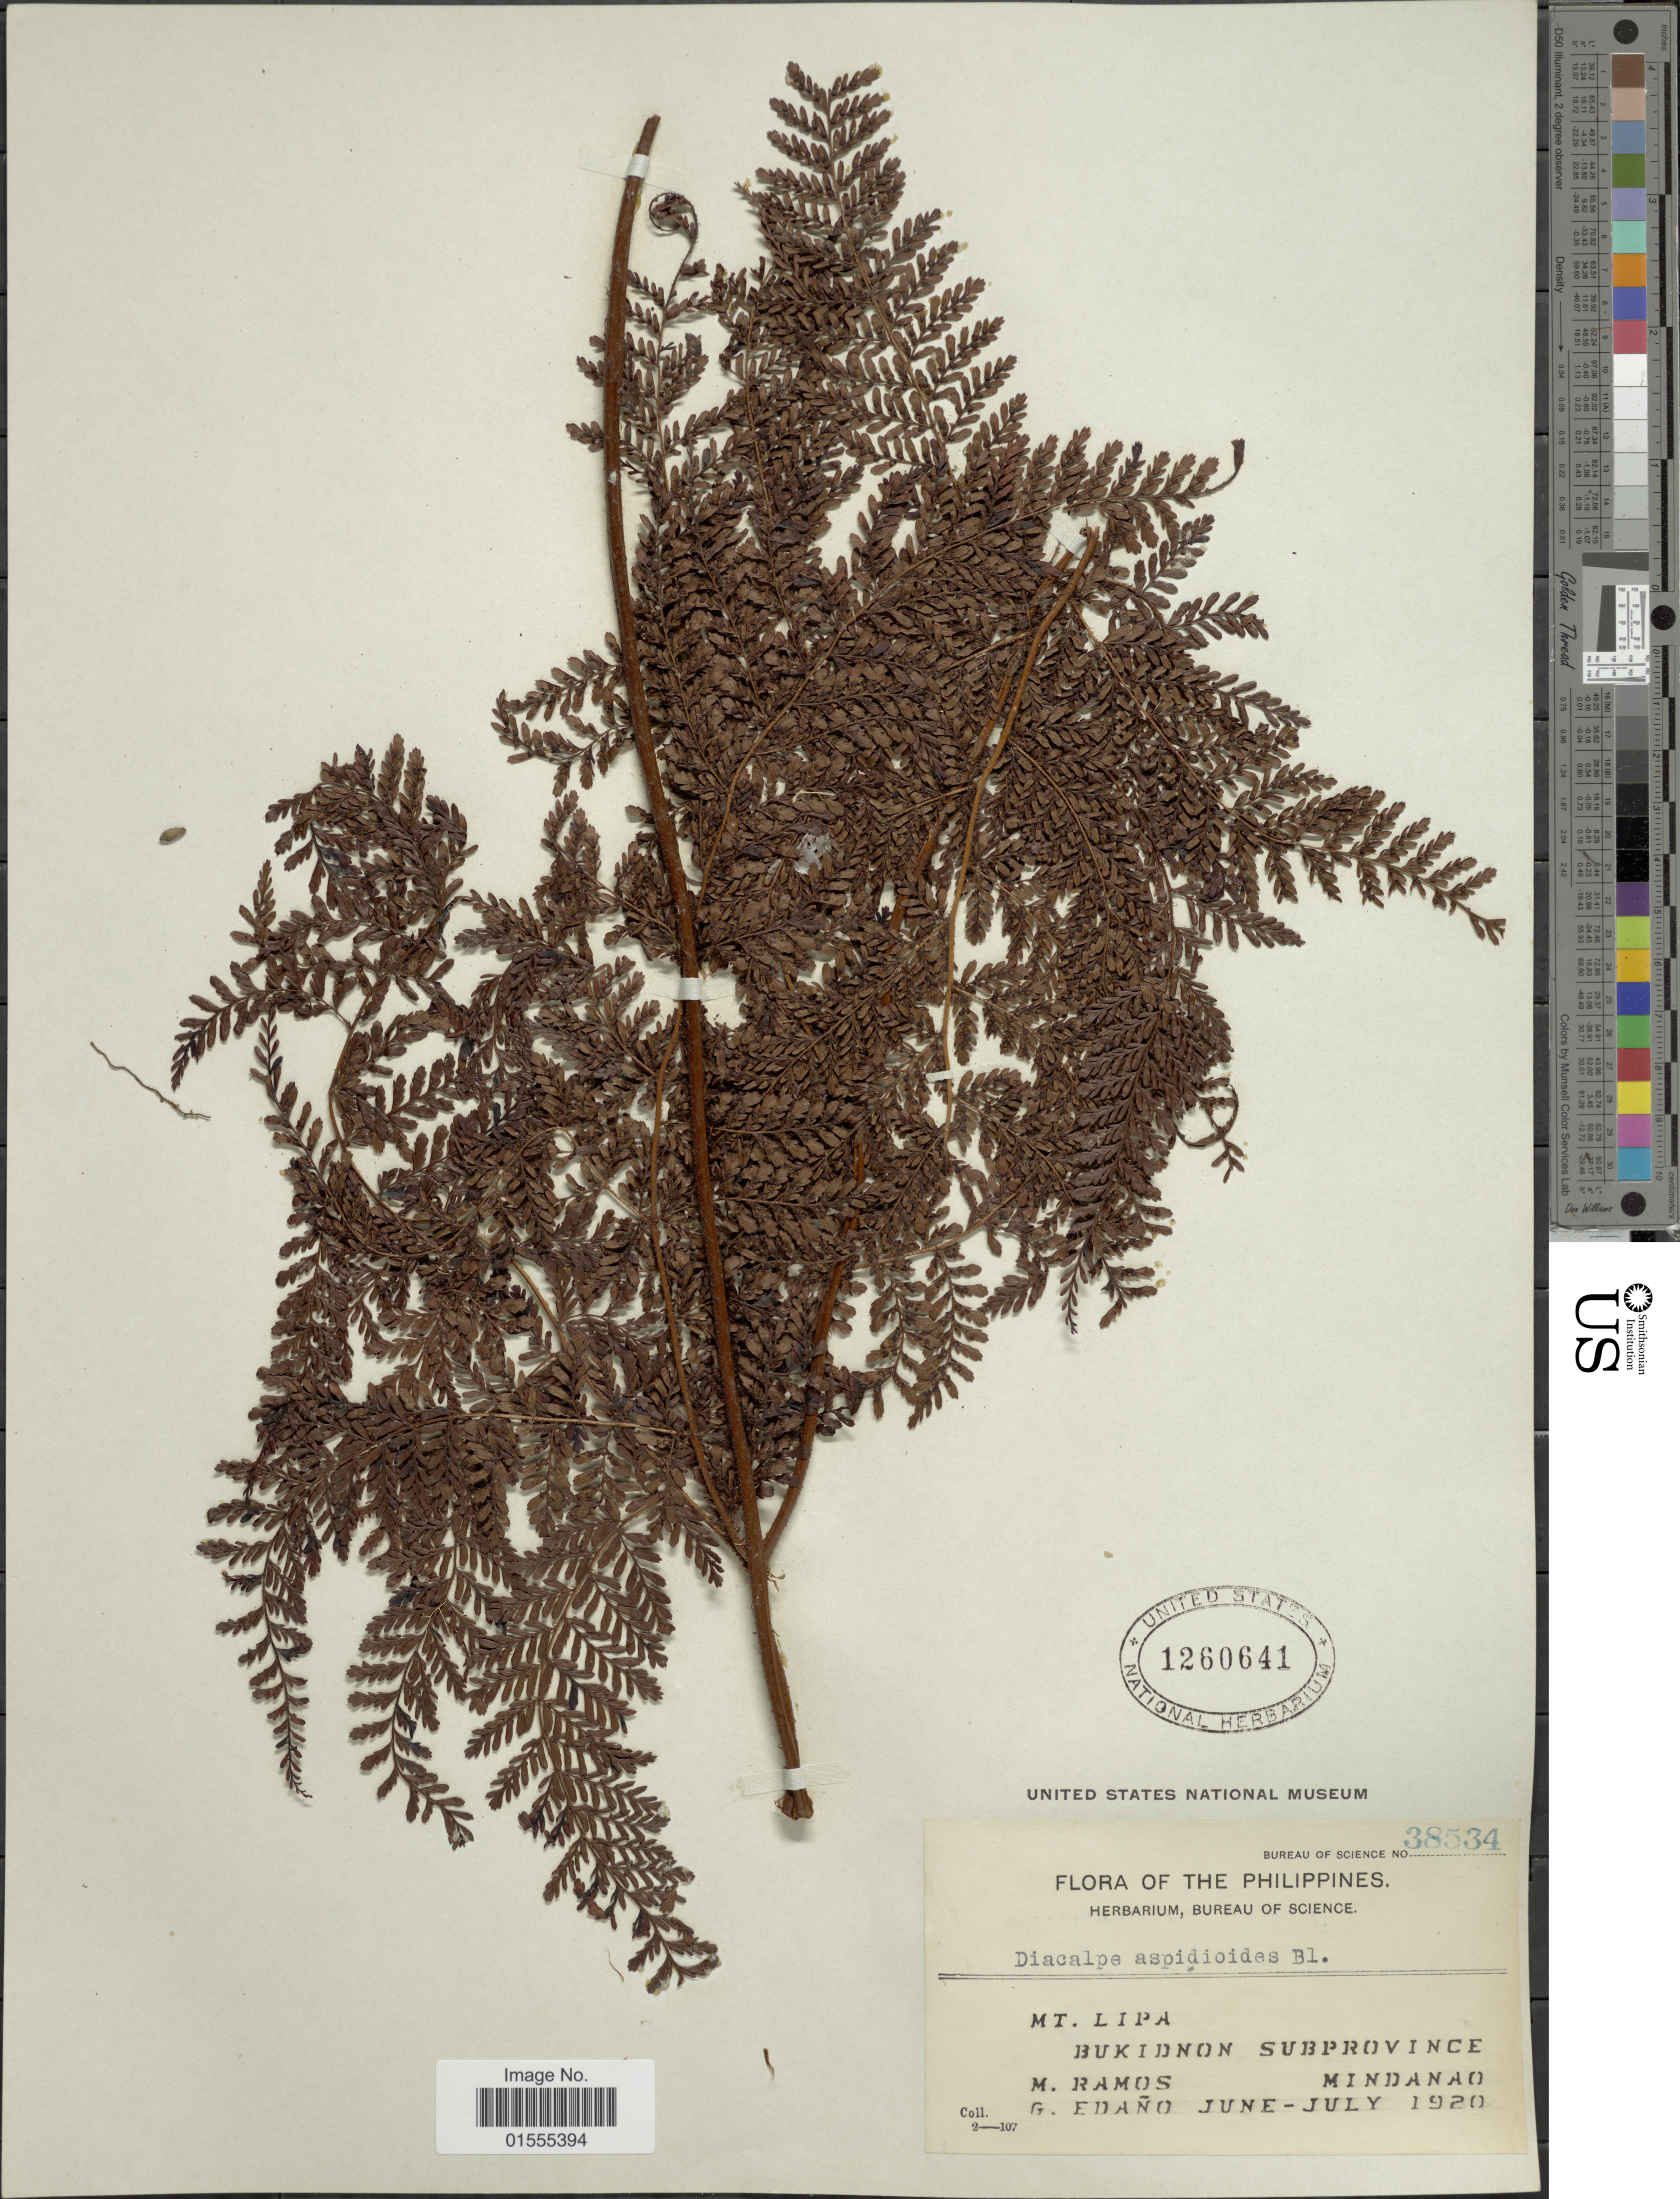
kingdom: Plantae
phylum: Tracheophyta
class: Polypodiopsida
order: Polypodiales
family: Dryopteridaceae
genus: Dryopteris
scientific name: Dryopteris pseudocaenopteris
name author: (Kunze) Li Bing Zhang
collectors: M. Ramos & G. Edaño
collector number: Bureau of Science 38534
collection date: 1920-06/1920-07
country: Philippines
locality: Mt Lipa, Bukidnon Subprovince, Mindanao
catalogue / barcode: US 1260641